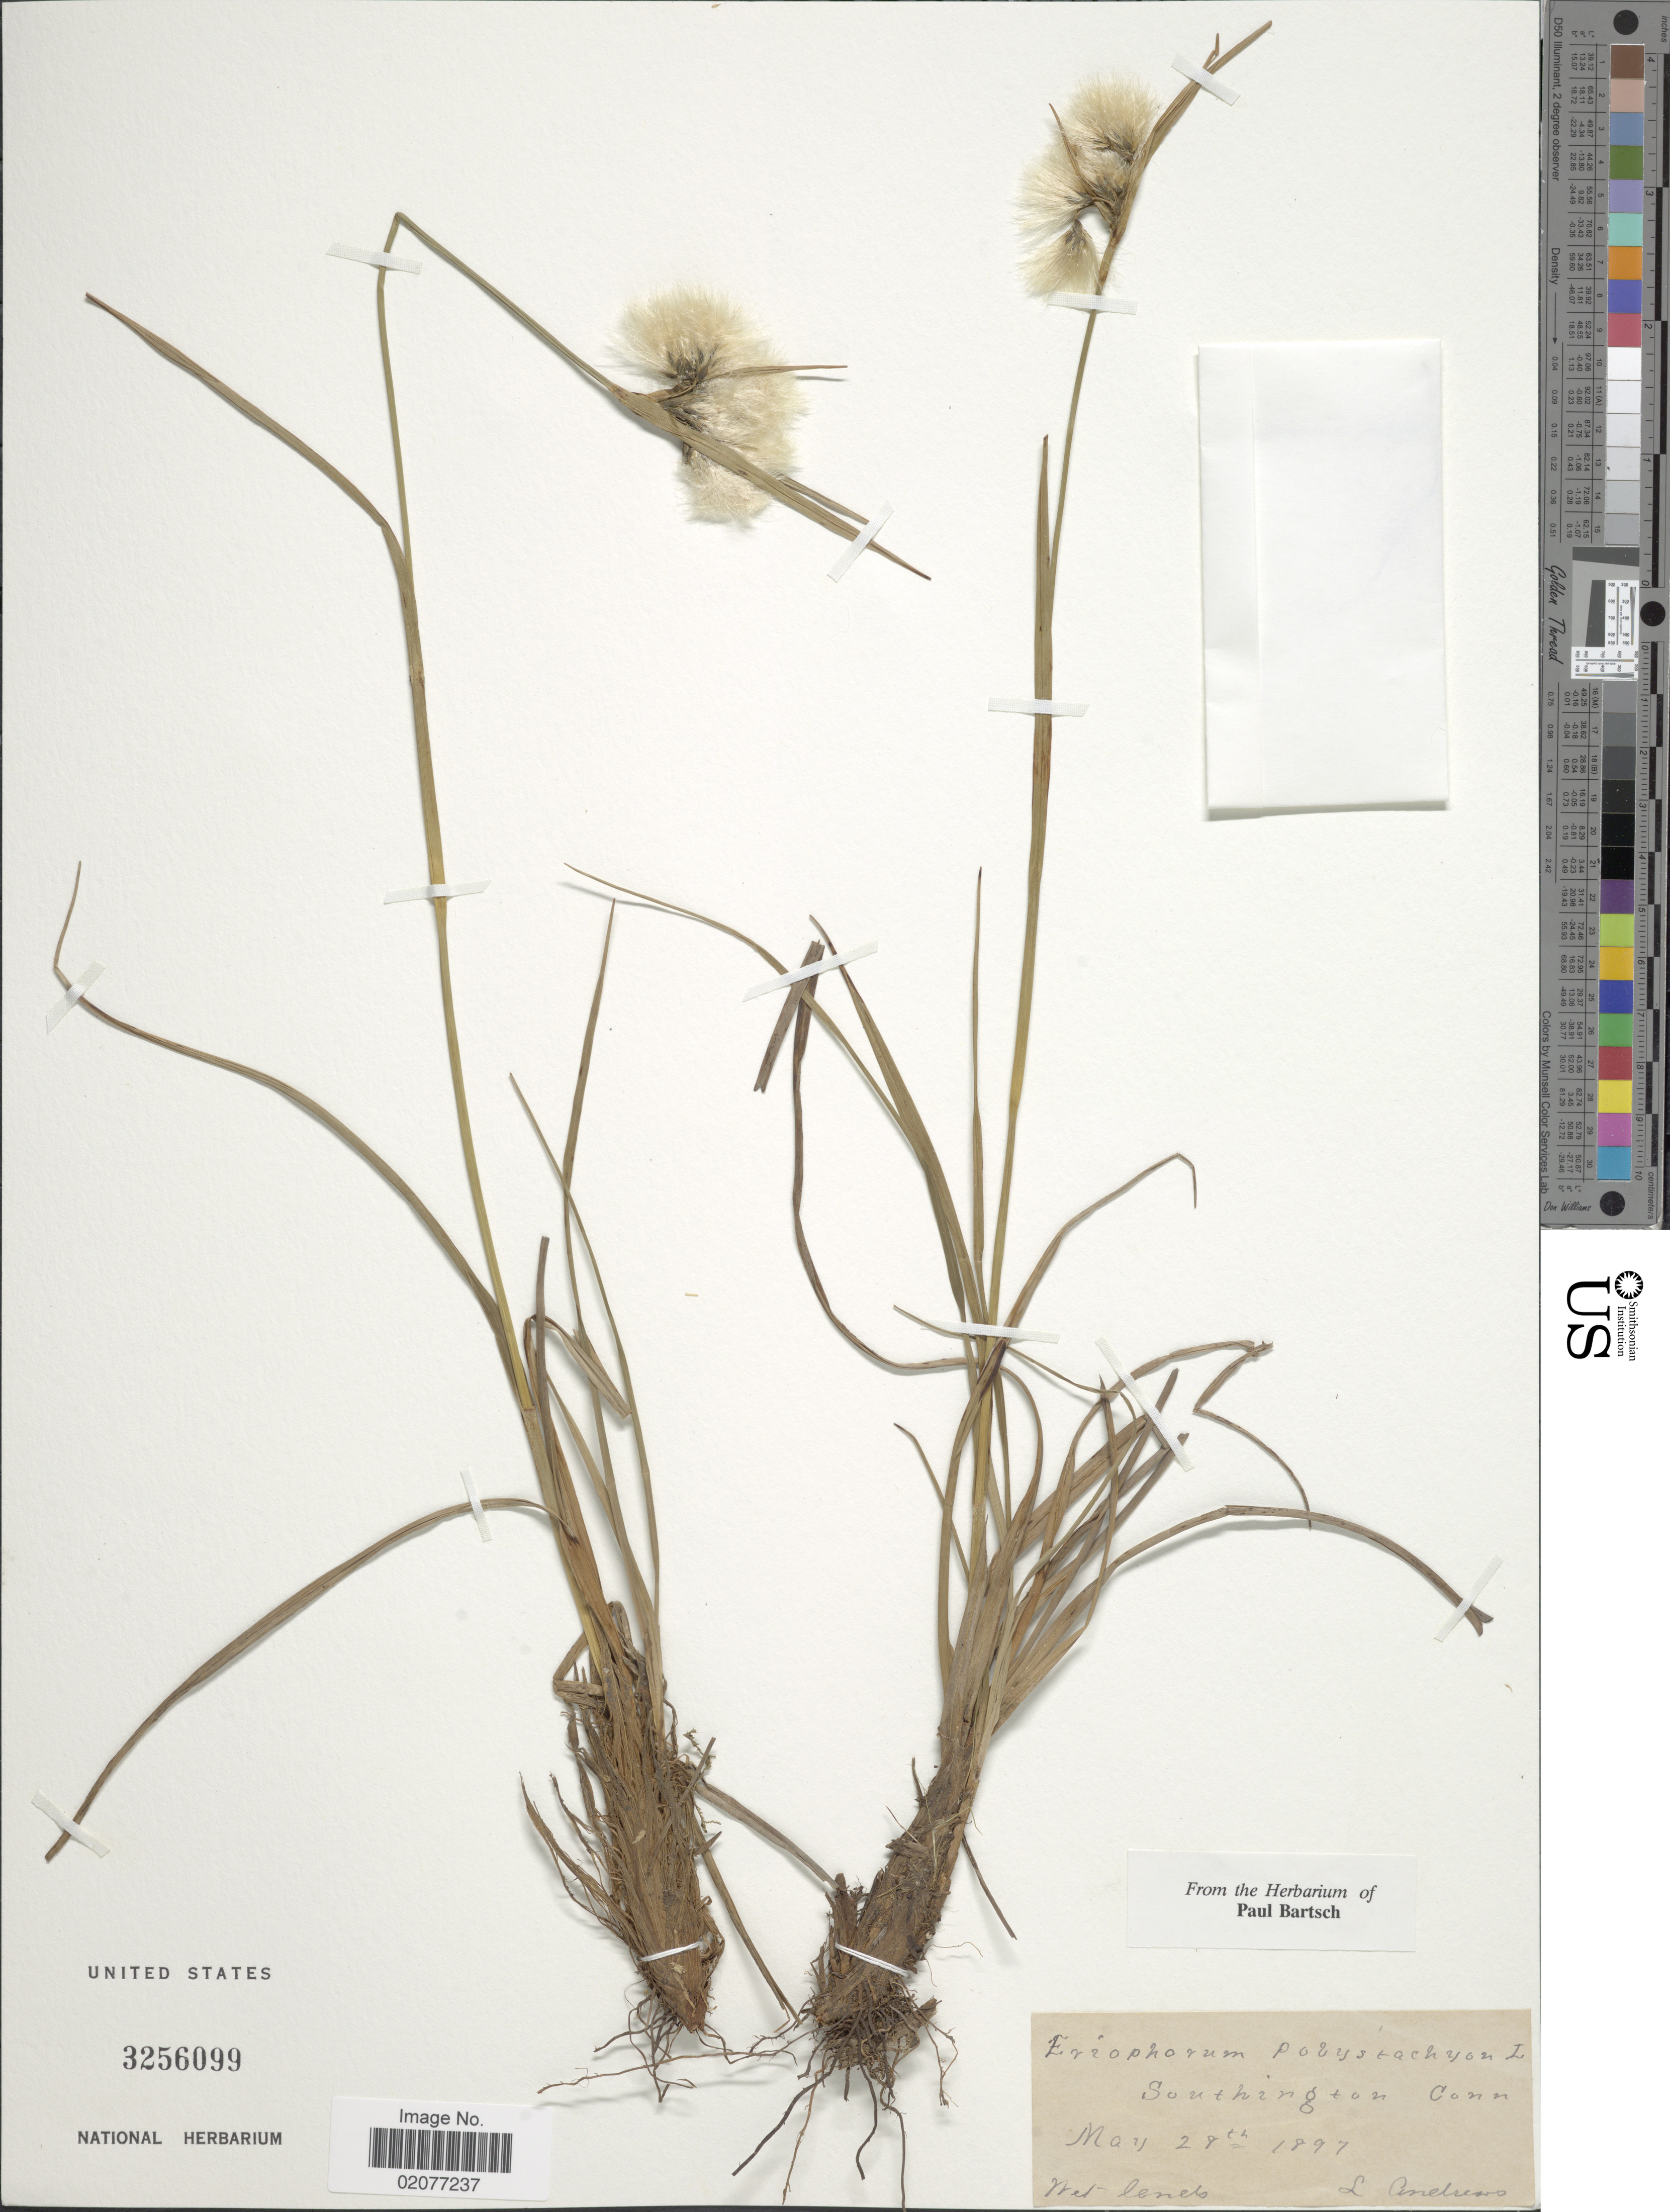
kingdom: Plantae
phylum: Tracheophyta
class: Liliopsida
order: Poales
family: Cyperaceae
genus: Eriophorum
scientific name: Eriophorum angustifolium subsp. angustifolium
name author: Honck.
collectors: L. Andrews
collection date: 1897-05-28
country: United States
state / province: Connecticut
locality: Southington Conn.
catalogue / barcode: US 3256099